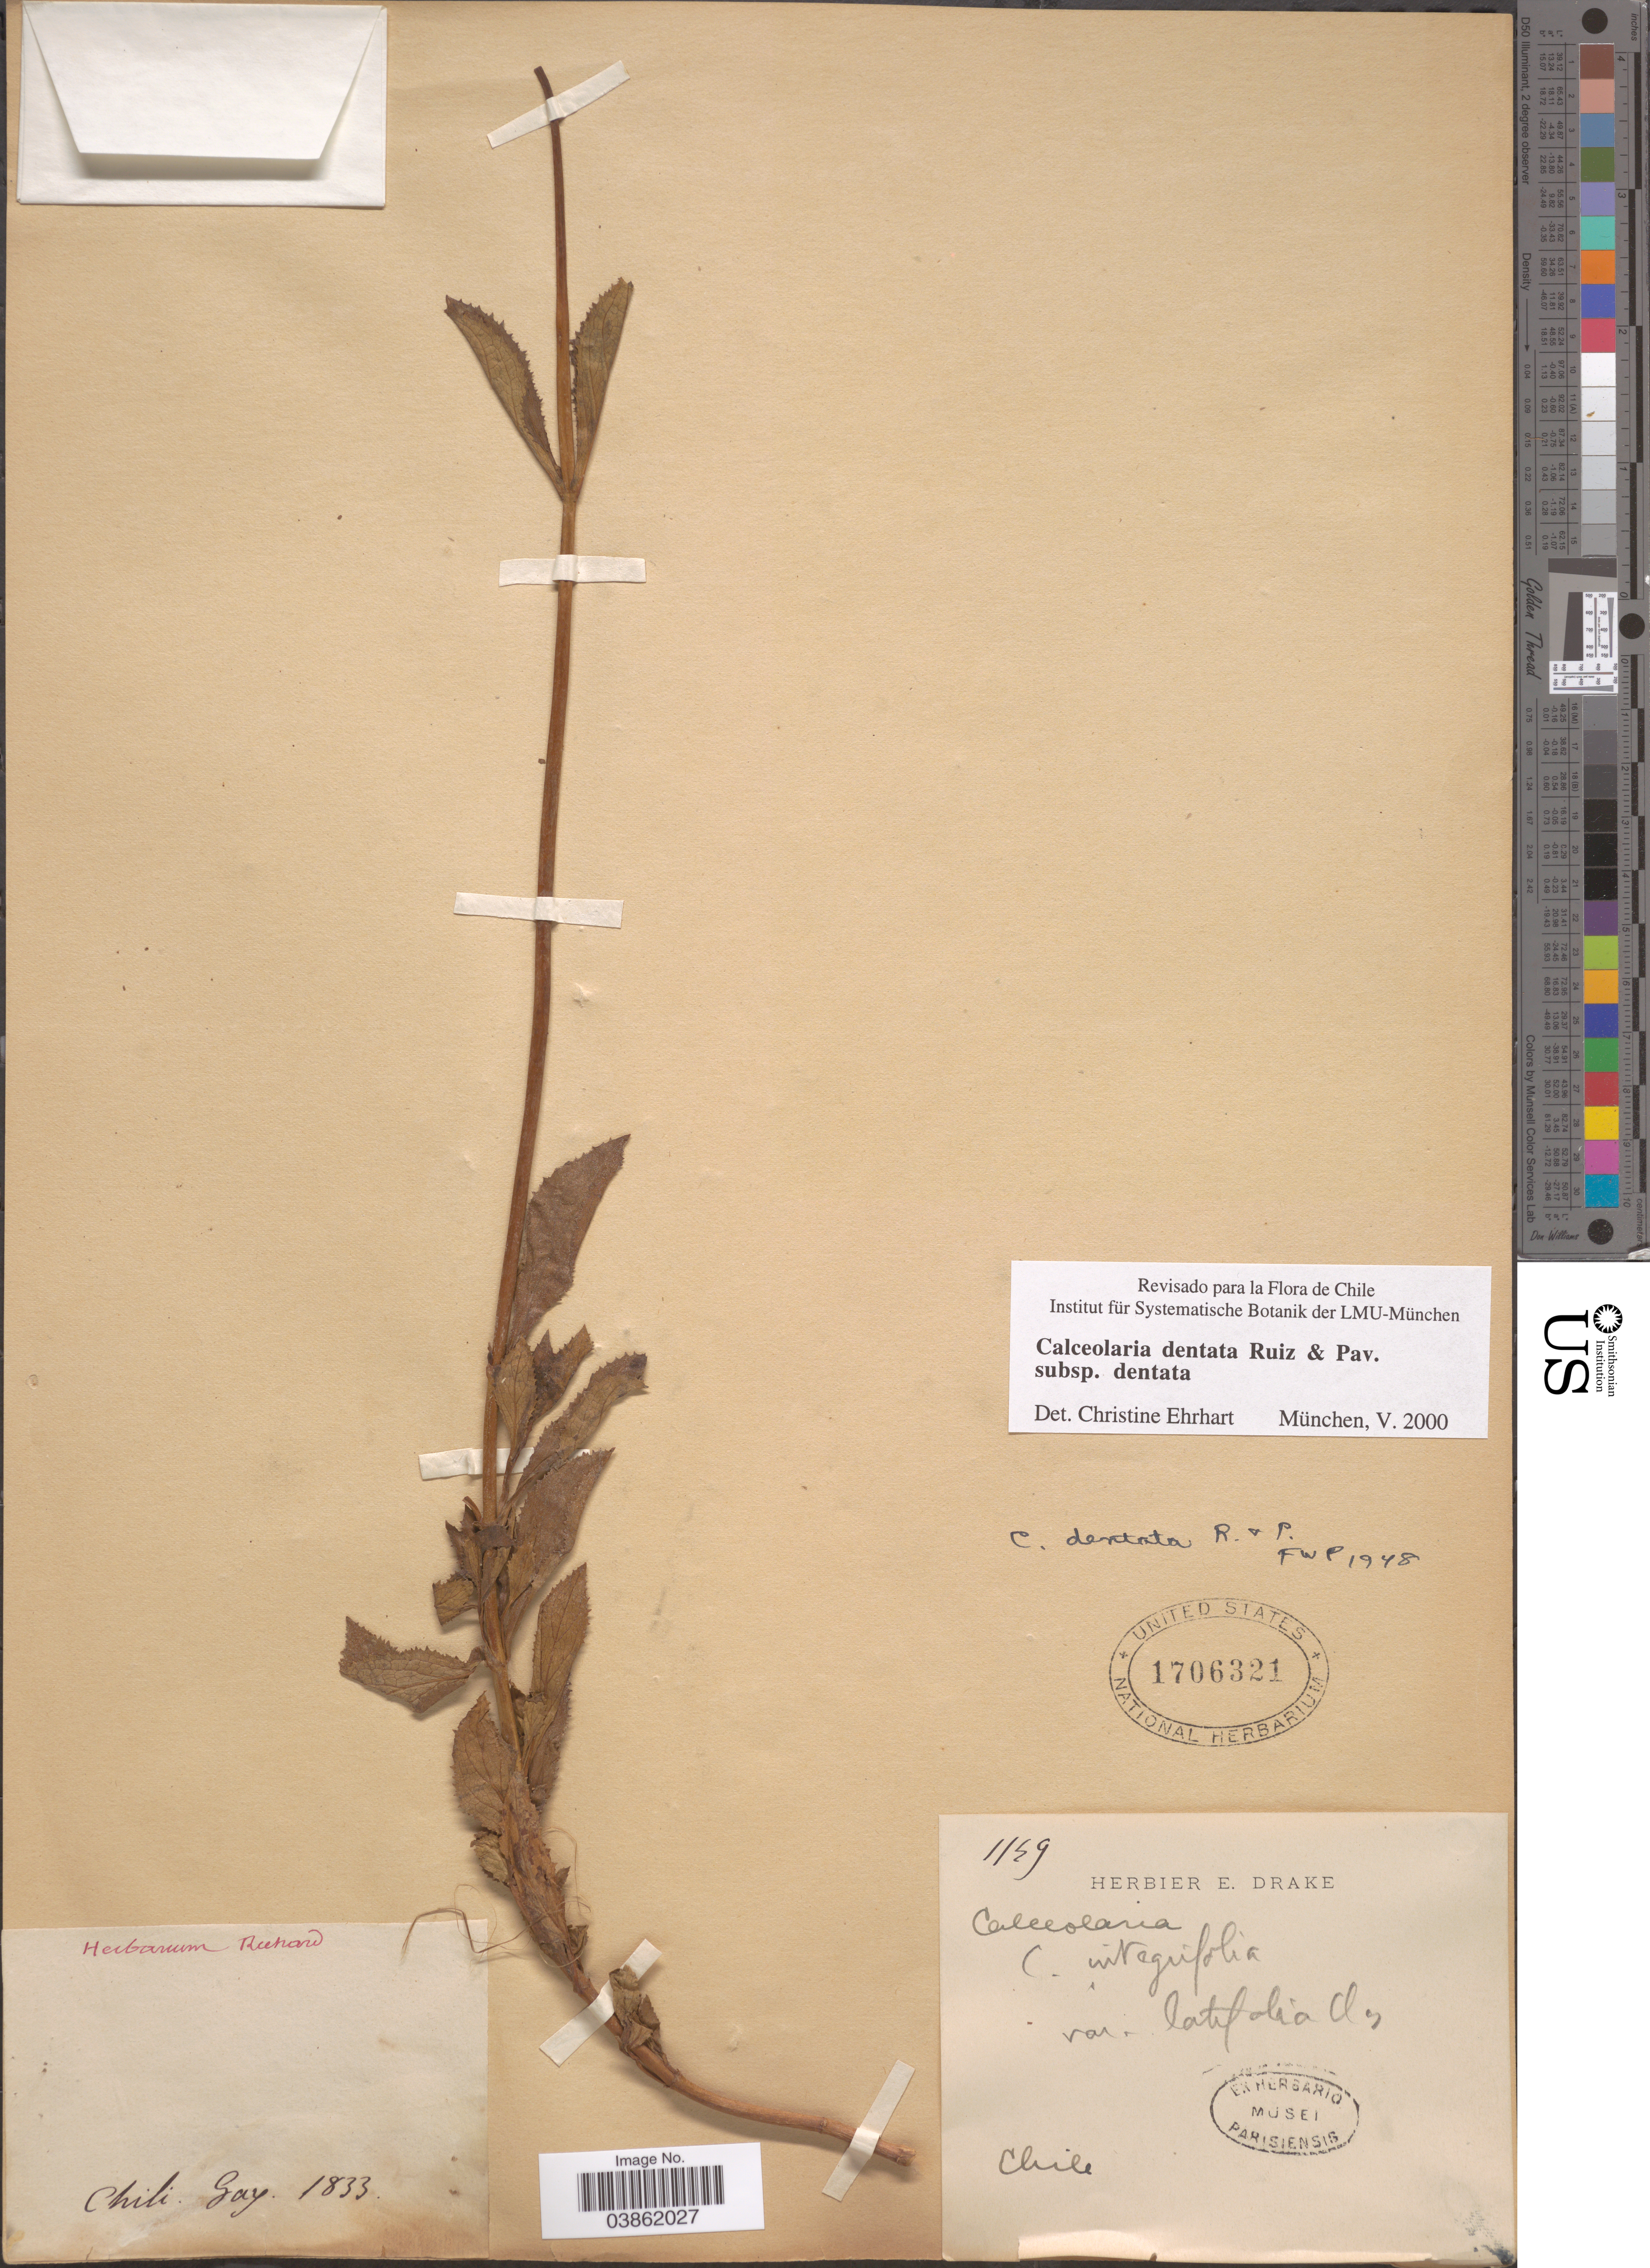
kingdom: Plantae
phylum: Tracheophyta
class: Magnoliopsida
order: Lamiales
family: Calceolariaceae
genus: Calceolaria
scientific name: Calceolaria dentata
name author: Ruiz & Pav.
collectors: -- Gay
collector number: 1149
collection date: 1883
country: Chile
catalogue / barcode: US 1706321